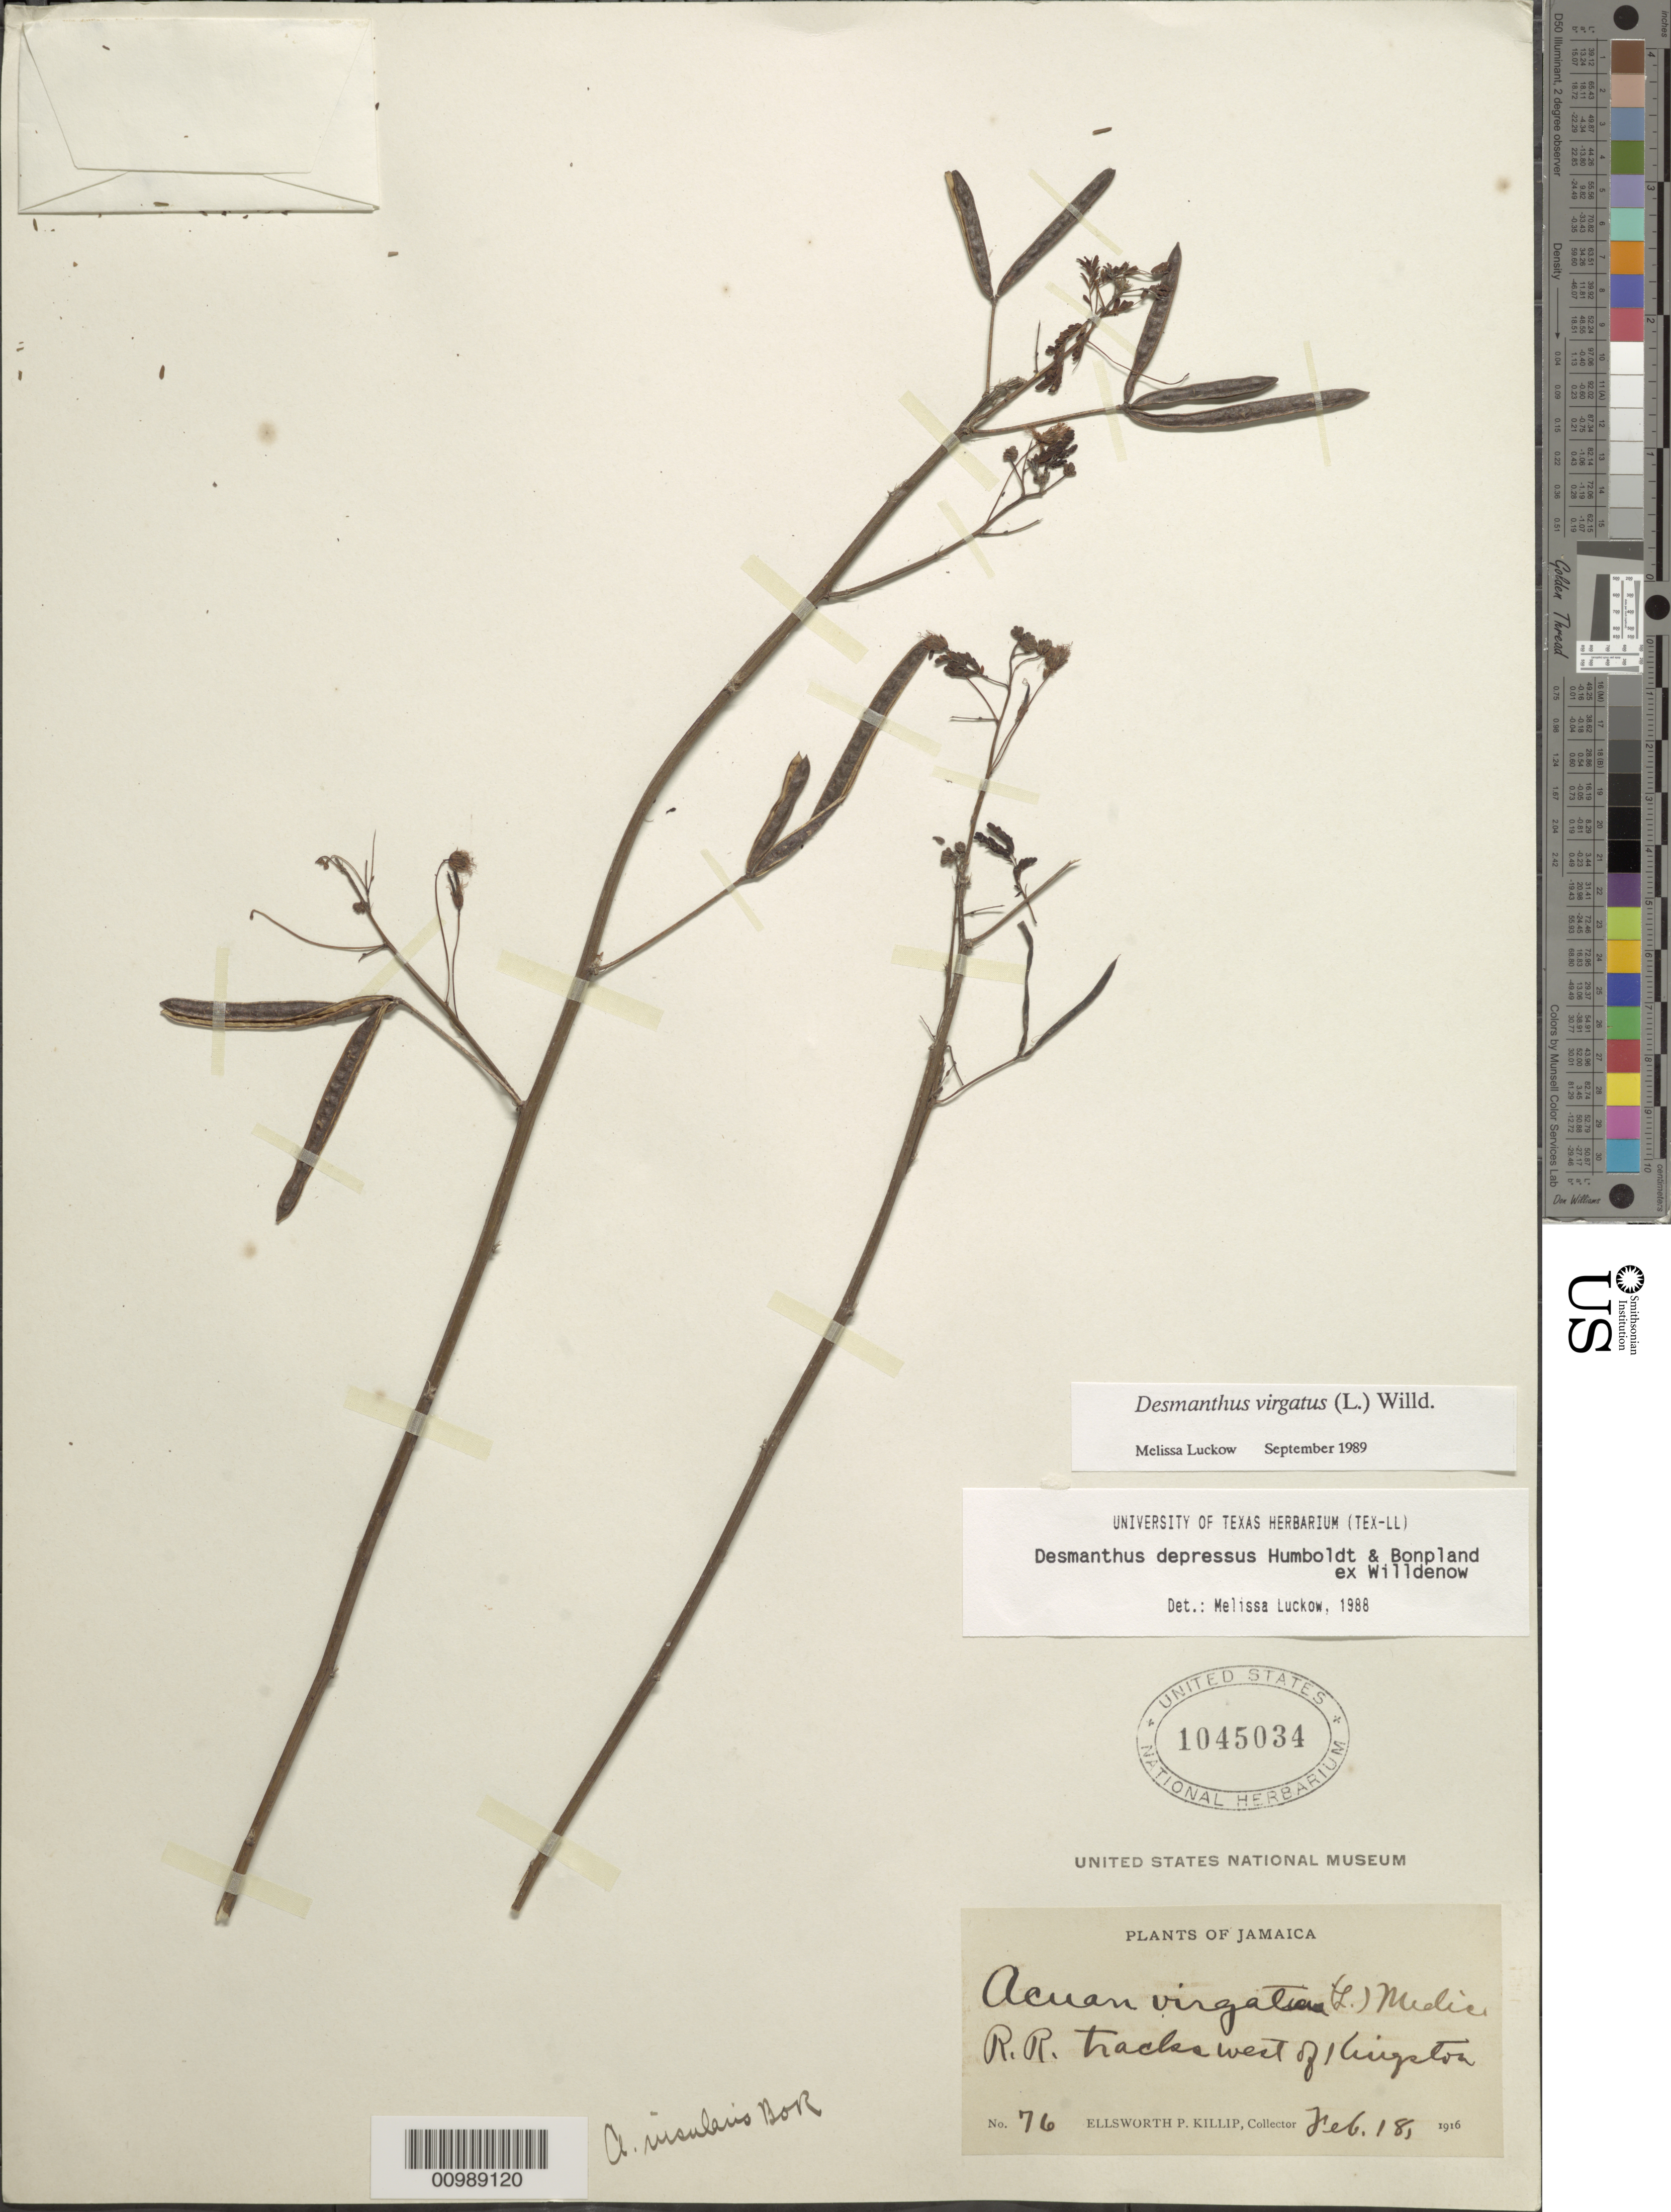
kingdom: Plantae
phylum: Tracheophyta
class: Magnoliopsida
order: Fabales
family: Fabaceae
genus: Desmanthus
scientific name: Desmanthus virgatus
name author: (L.) Willd.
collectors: E. P. Killip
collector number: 76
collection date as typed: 18 Feb 1916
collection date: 1916-02-18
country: Jamaica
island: Jamaica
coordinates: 0 N, 0 E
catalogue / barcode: US 1045034